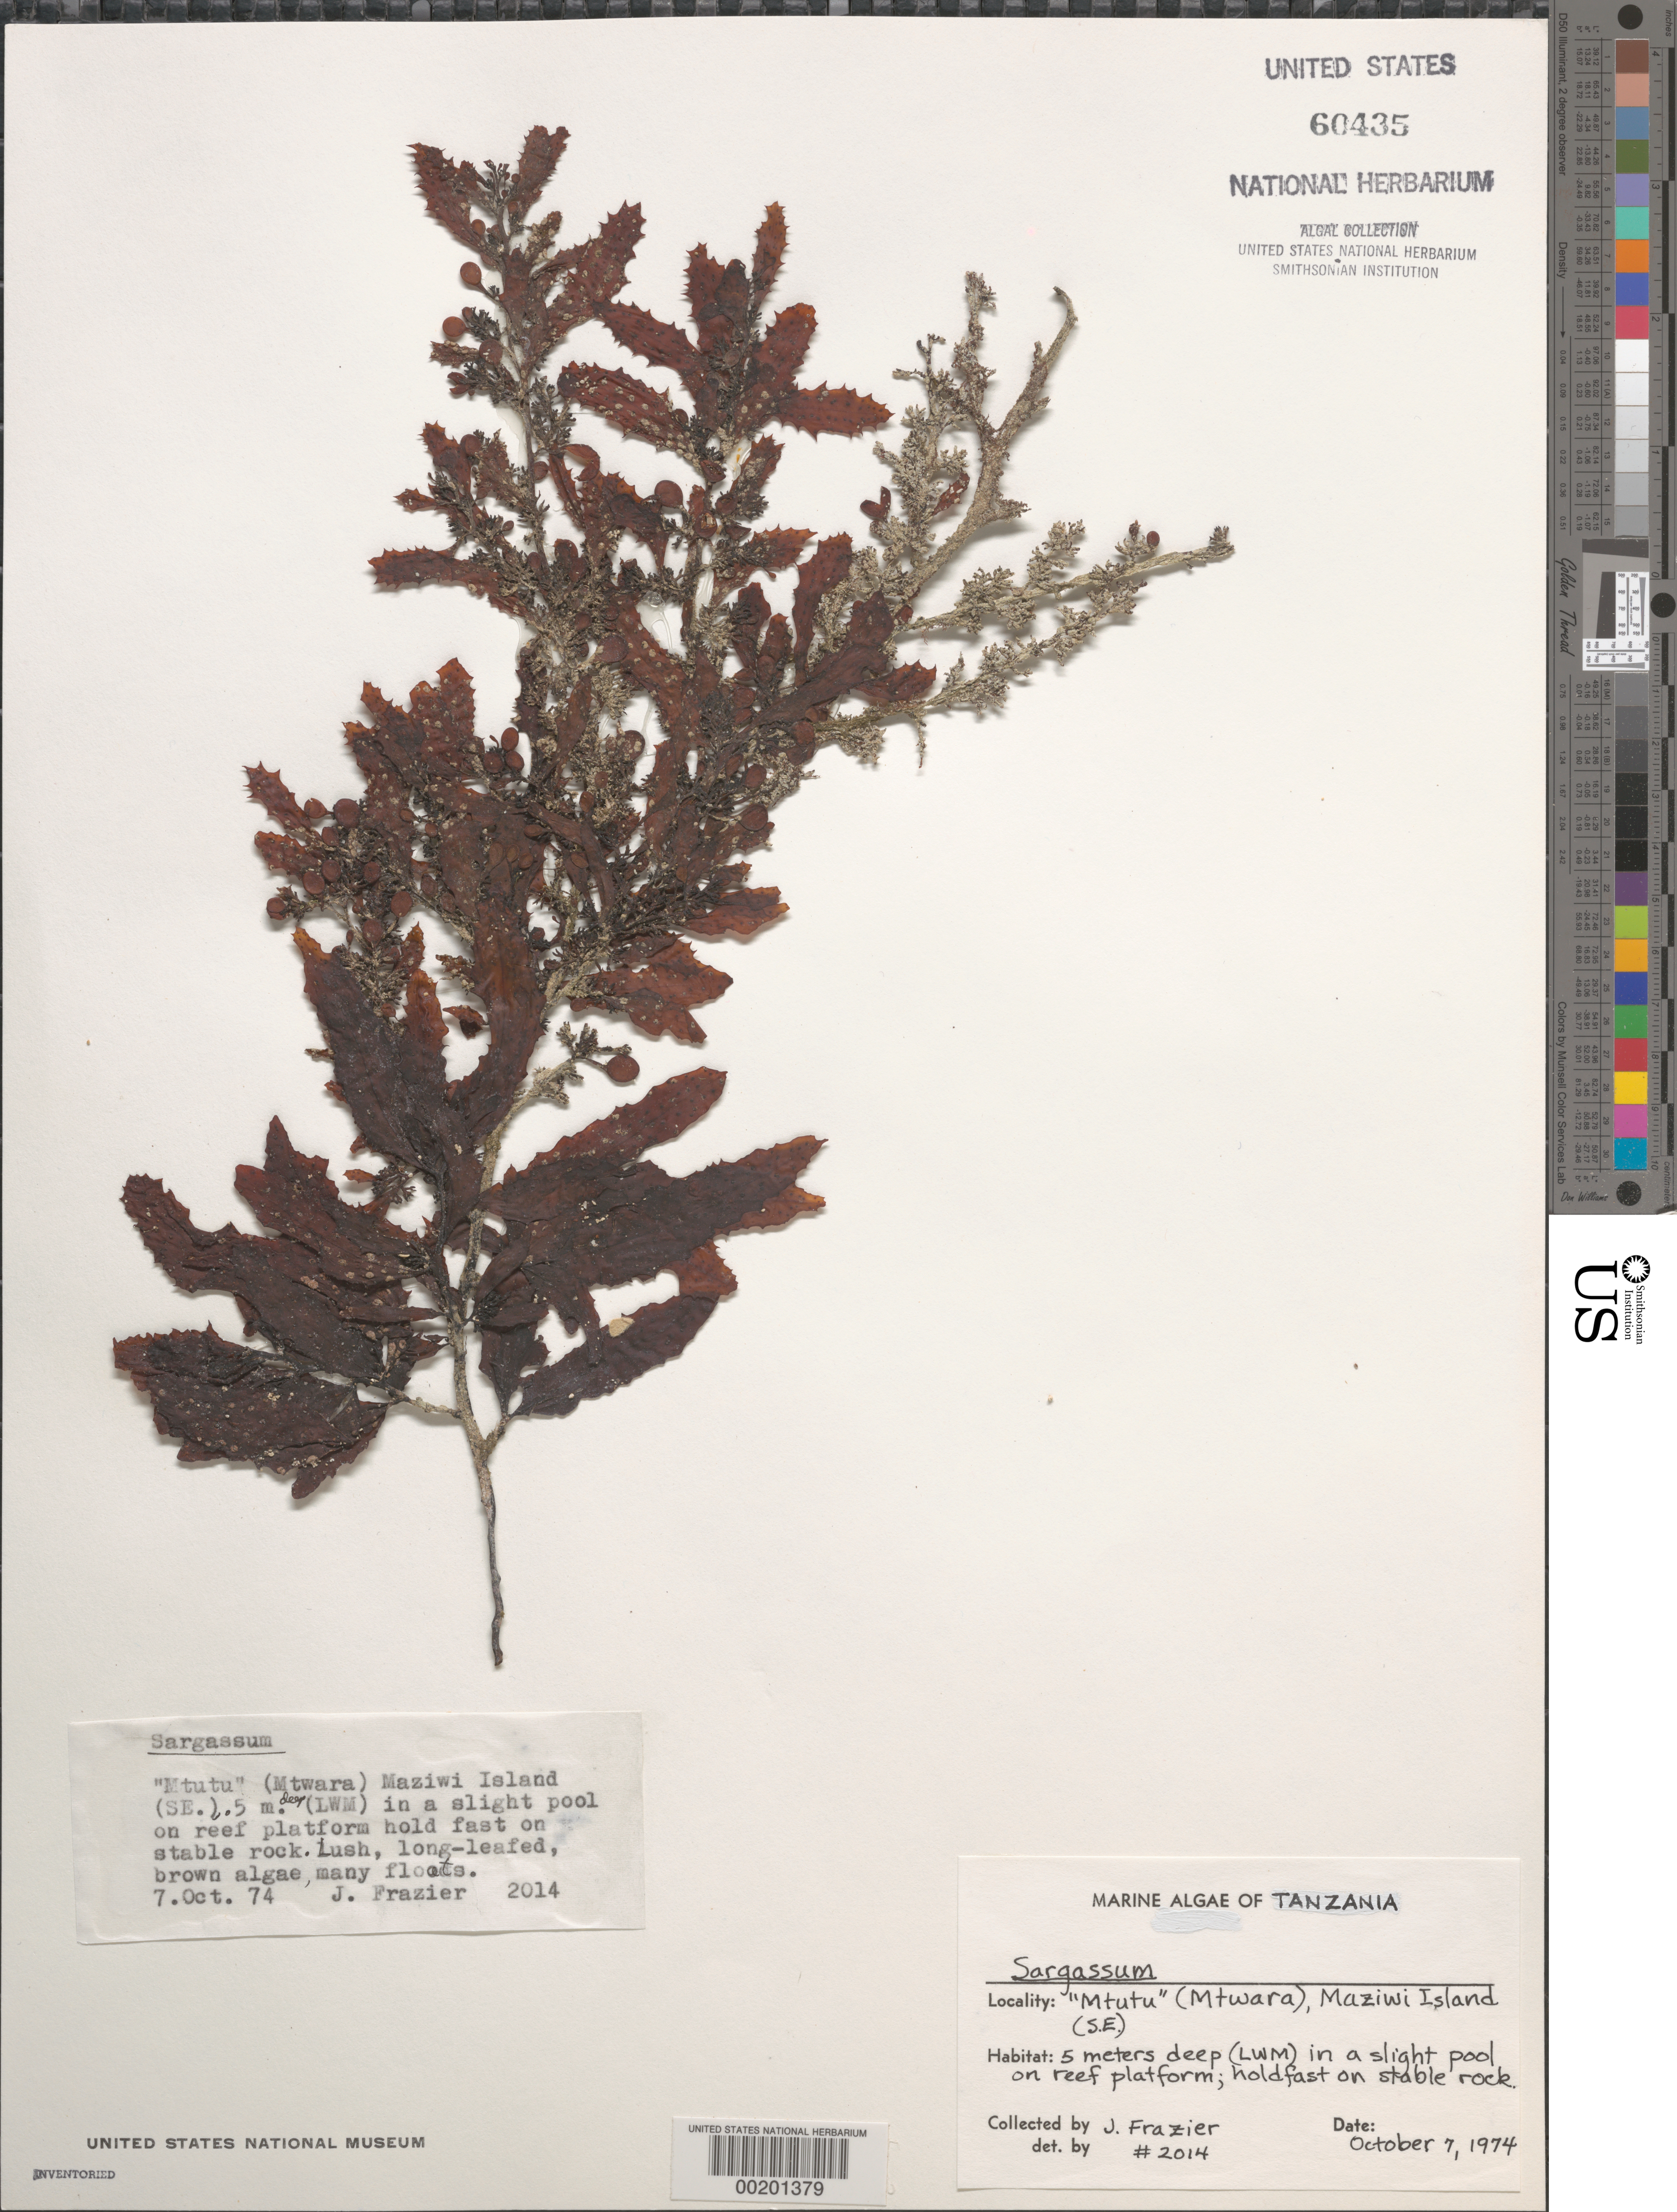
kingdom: Chromista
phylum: Ochrophyta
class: Phaeophyceae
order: Fucales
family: Sargassaceae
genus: Sargassum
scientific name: Sargassum sp.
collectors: J. Frazier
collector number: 2014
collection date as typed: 07 Oct 1974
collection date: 1974-10-07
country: Tanzania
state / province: Tanga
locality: Mtutu (mtwara), maziwi island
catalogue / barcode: US 60435